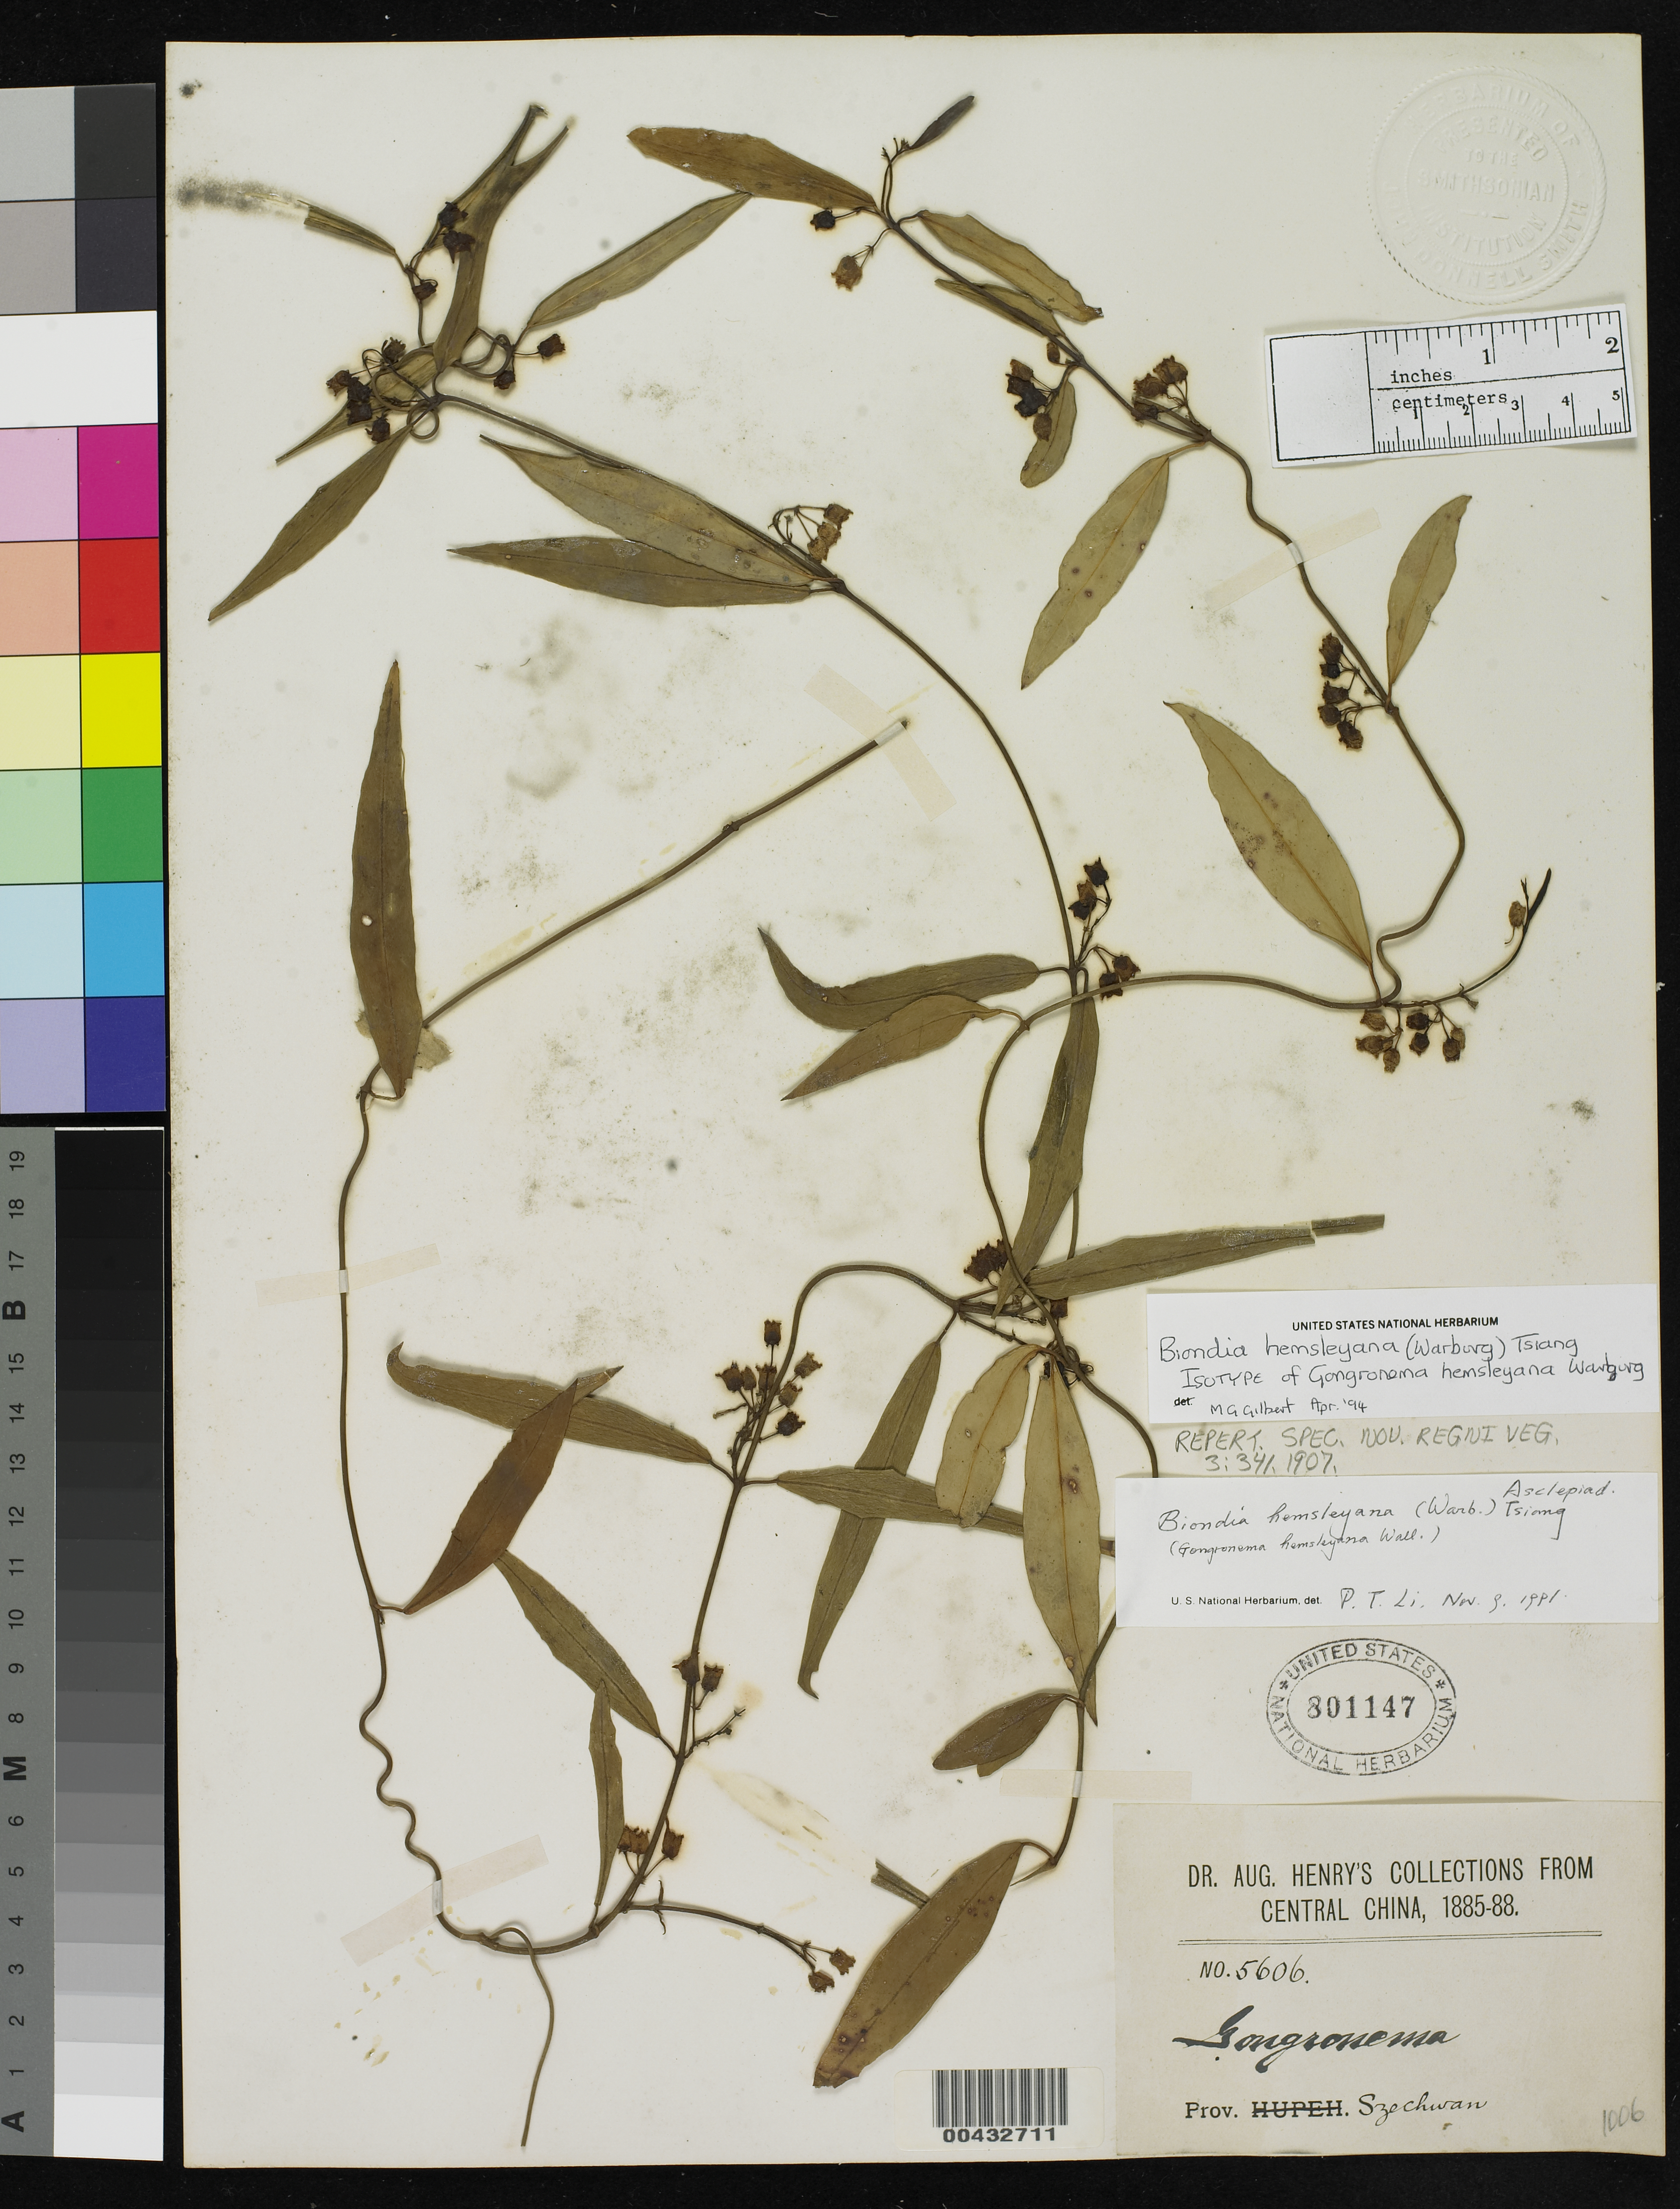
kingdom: Plantae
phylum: Tracheophyta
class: Magnoliopsida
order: Gentianales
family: Apocynaceae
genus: Gongronema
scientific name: Gongronema hemsleyana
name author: Warb.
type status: Isotype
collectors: A. Henry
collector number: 5606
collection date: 1885/1888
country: China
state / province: Sichuan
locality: Central China. Prov. Szechwan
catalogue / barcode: US 801147